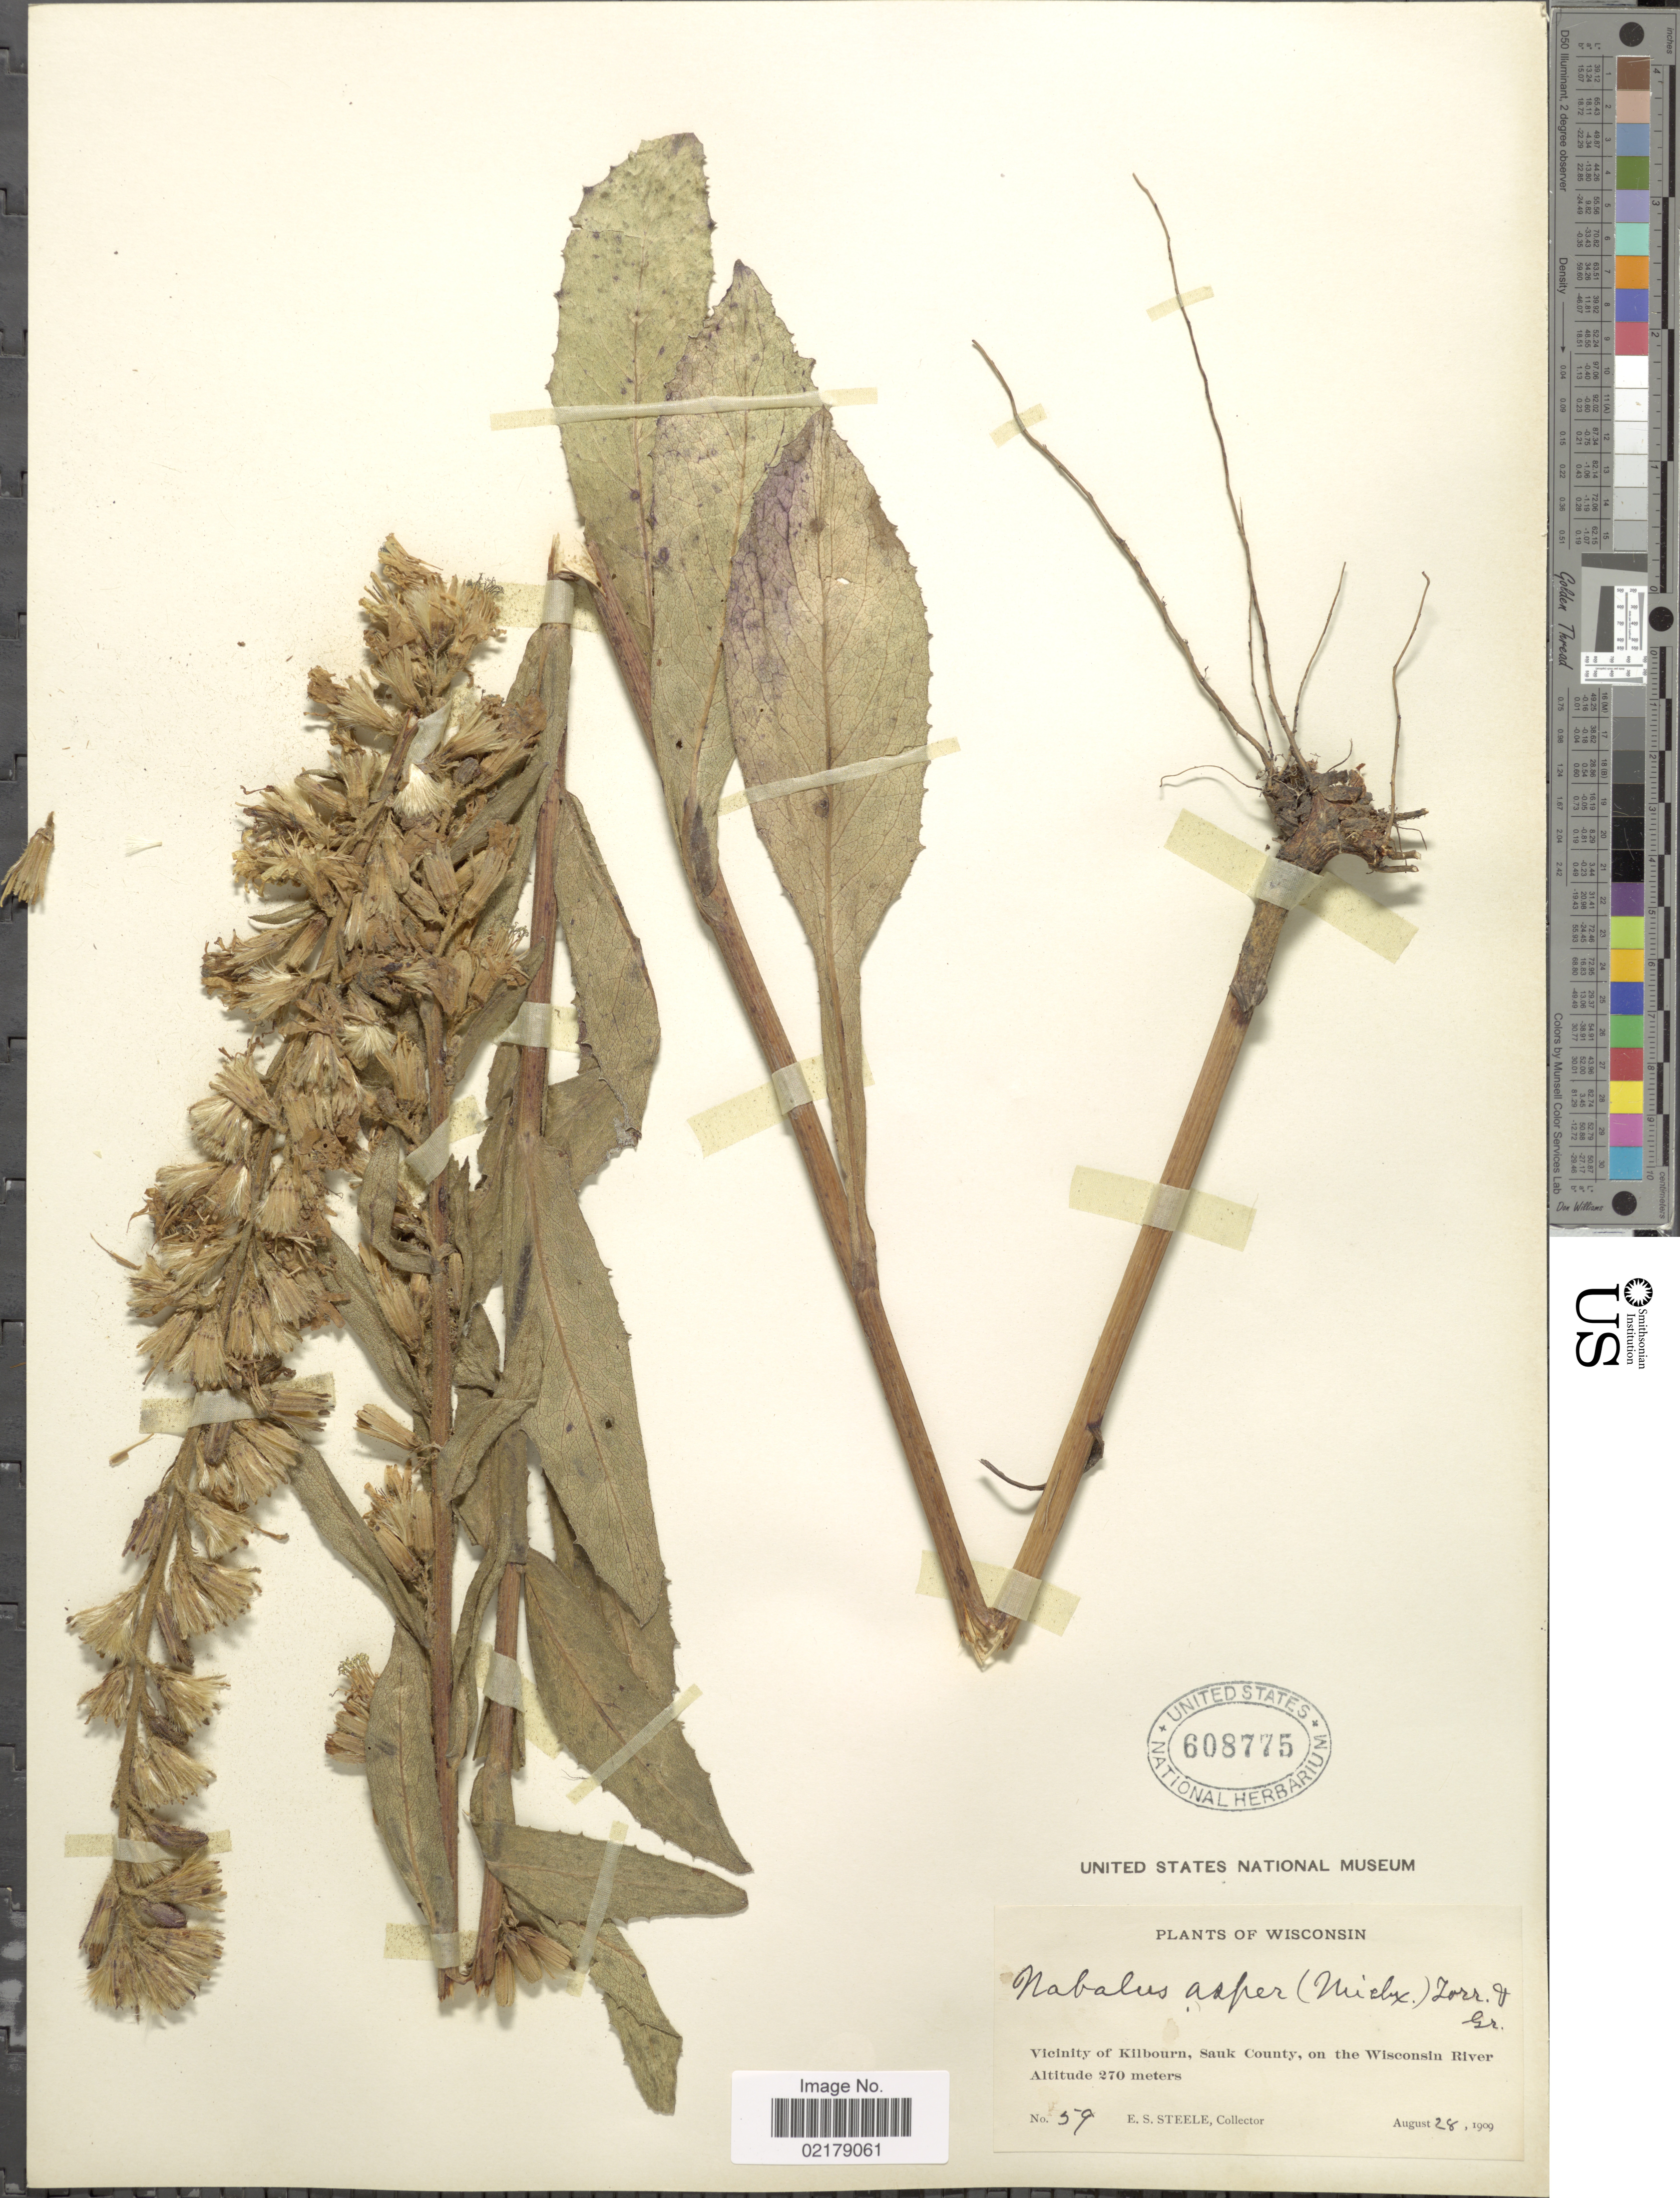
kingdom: Plantae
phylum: Tracheophyta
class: Magnoliopsida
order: Asterales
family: Asteraceae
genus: Nabalus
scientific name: Nabalus asper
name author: (Michx.) Torr. & A. Gray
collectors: E. Steele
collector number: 59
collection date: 1909-08-28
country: United States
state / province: Wisconsin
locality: Vicinity of Kilbourn, Sauk County, on the Wisconsin River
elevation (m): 270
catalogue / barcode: US 608775